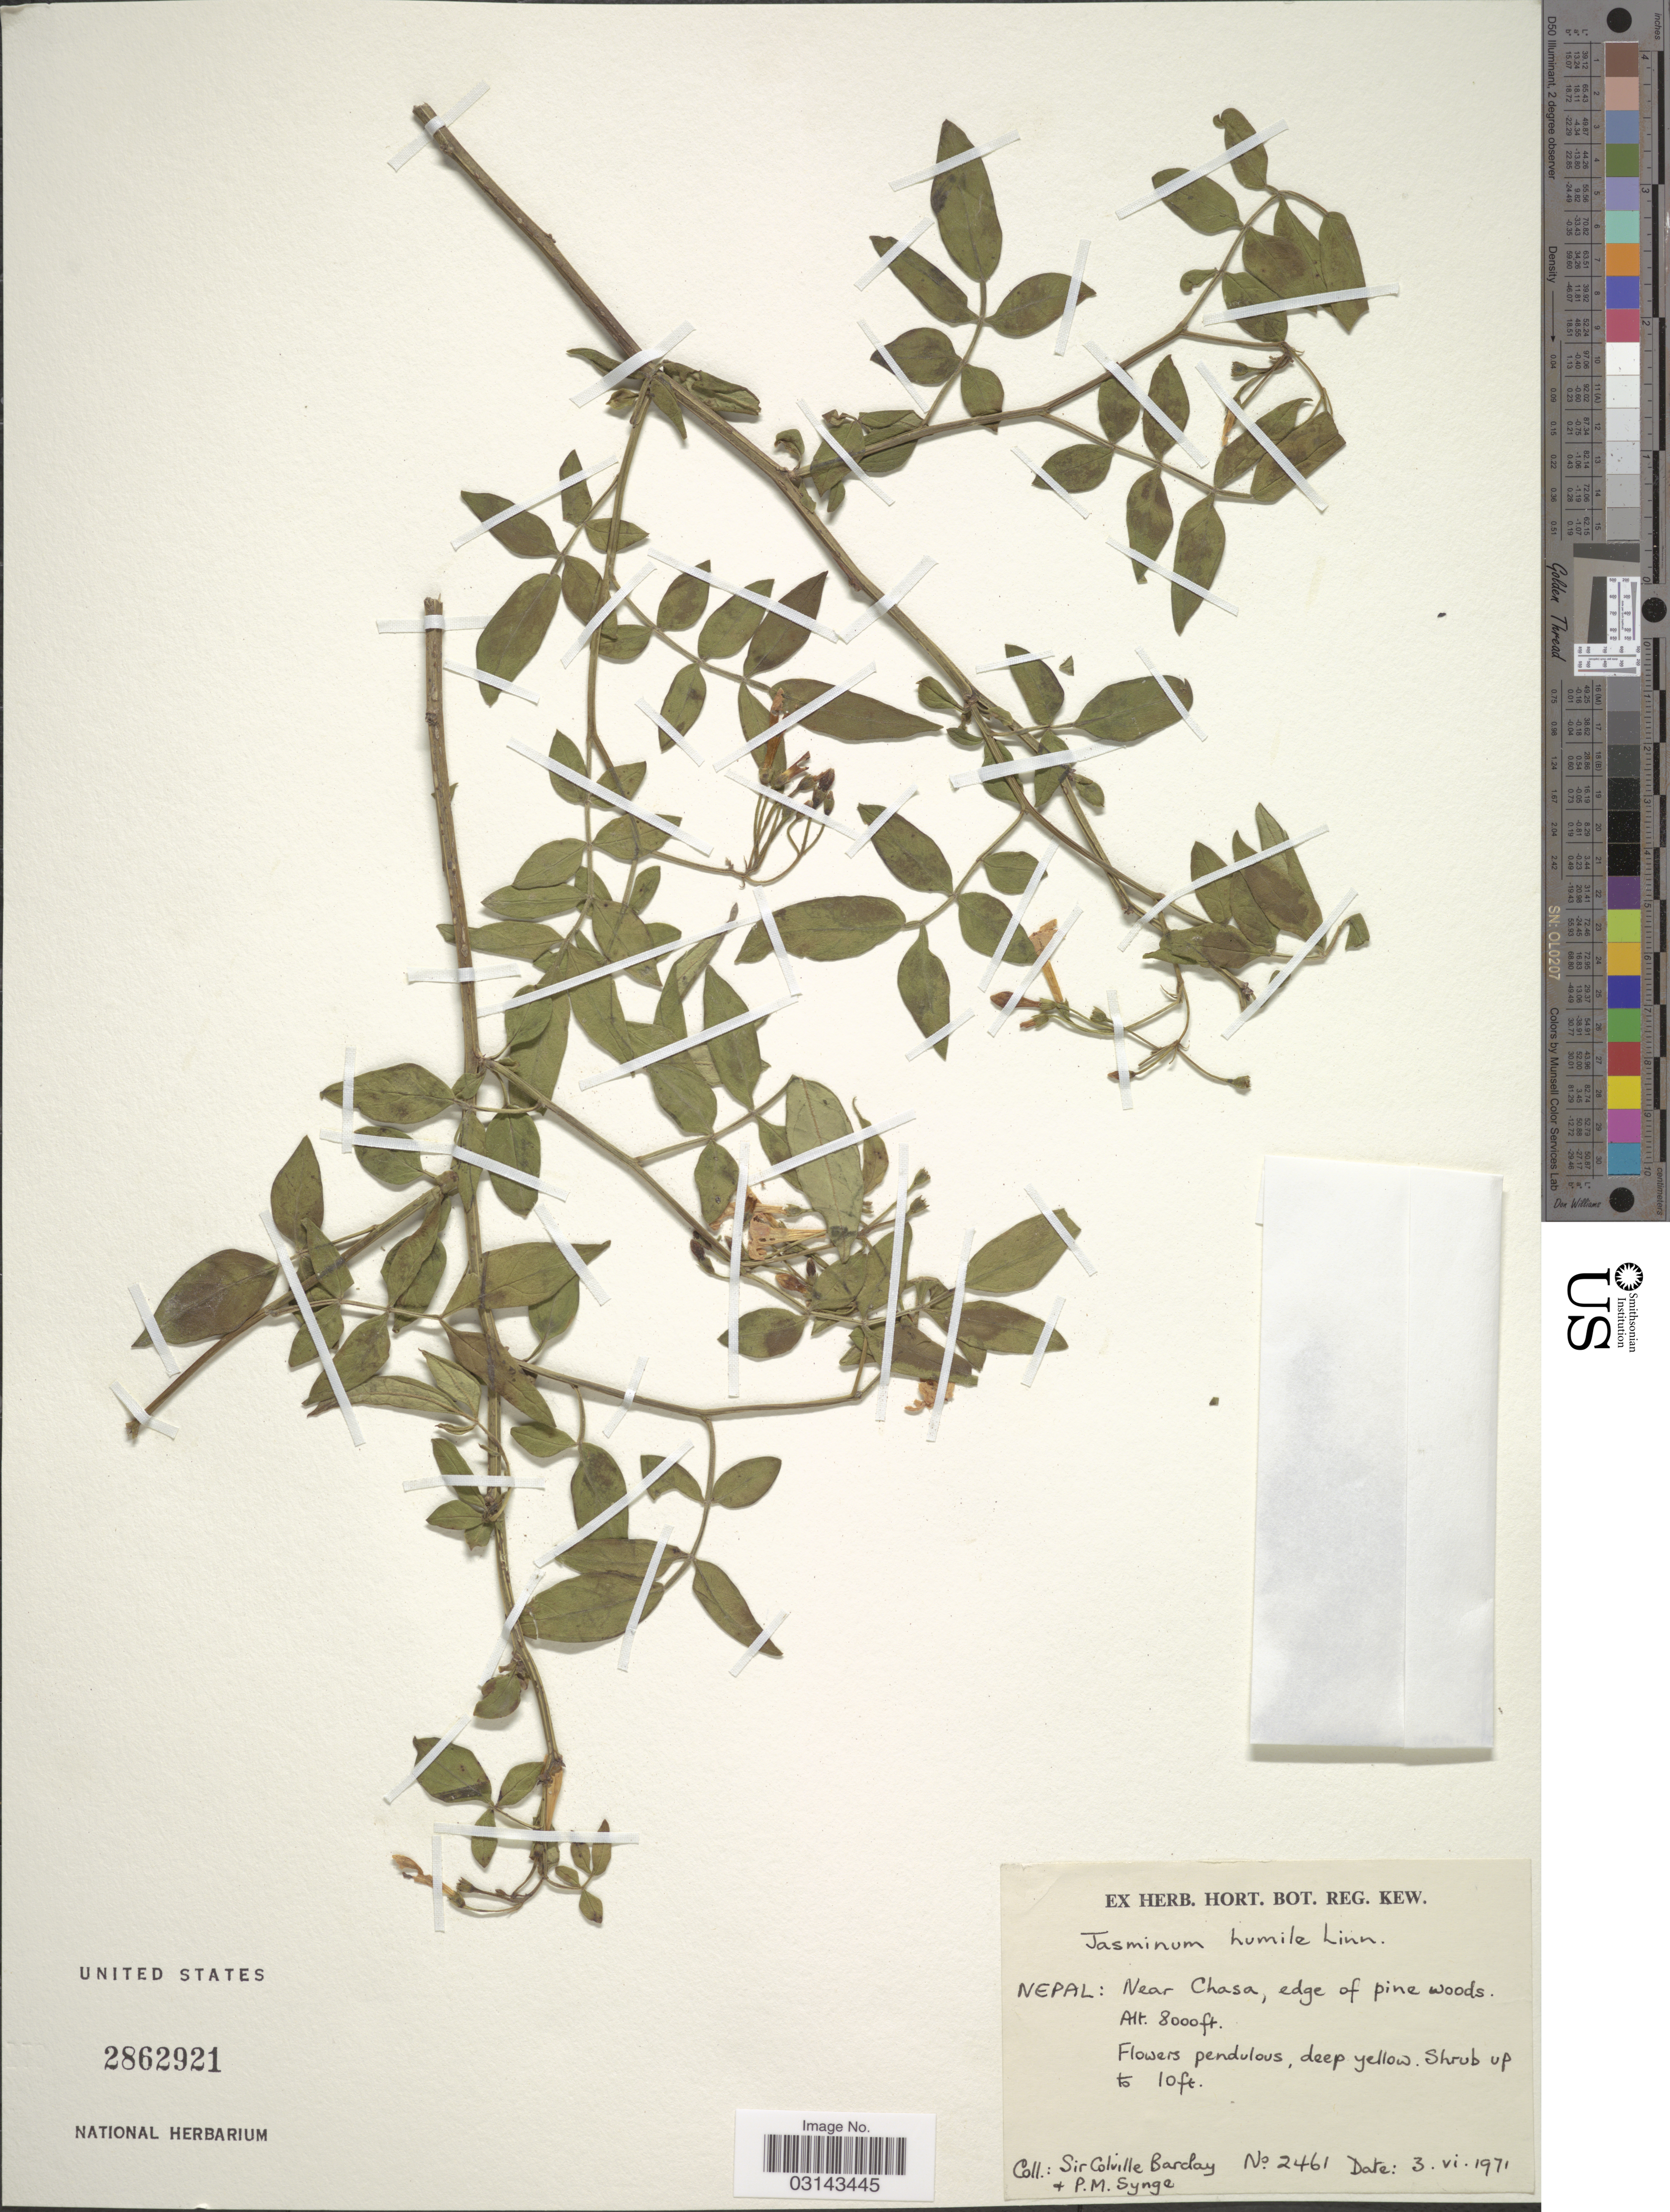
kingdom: Plantae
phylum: Tracheophyta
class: Magnoliopsida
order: Lamiales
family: Oleaceae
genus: Jasminum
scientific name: Jasminum humile var. humile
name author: L.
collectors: C. Barclay & P. Synge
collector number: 2461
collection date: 1971-06-03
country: Nepal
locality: Near Chasa.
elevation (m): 2438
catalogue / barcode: US 2862921